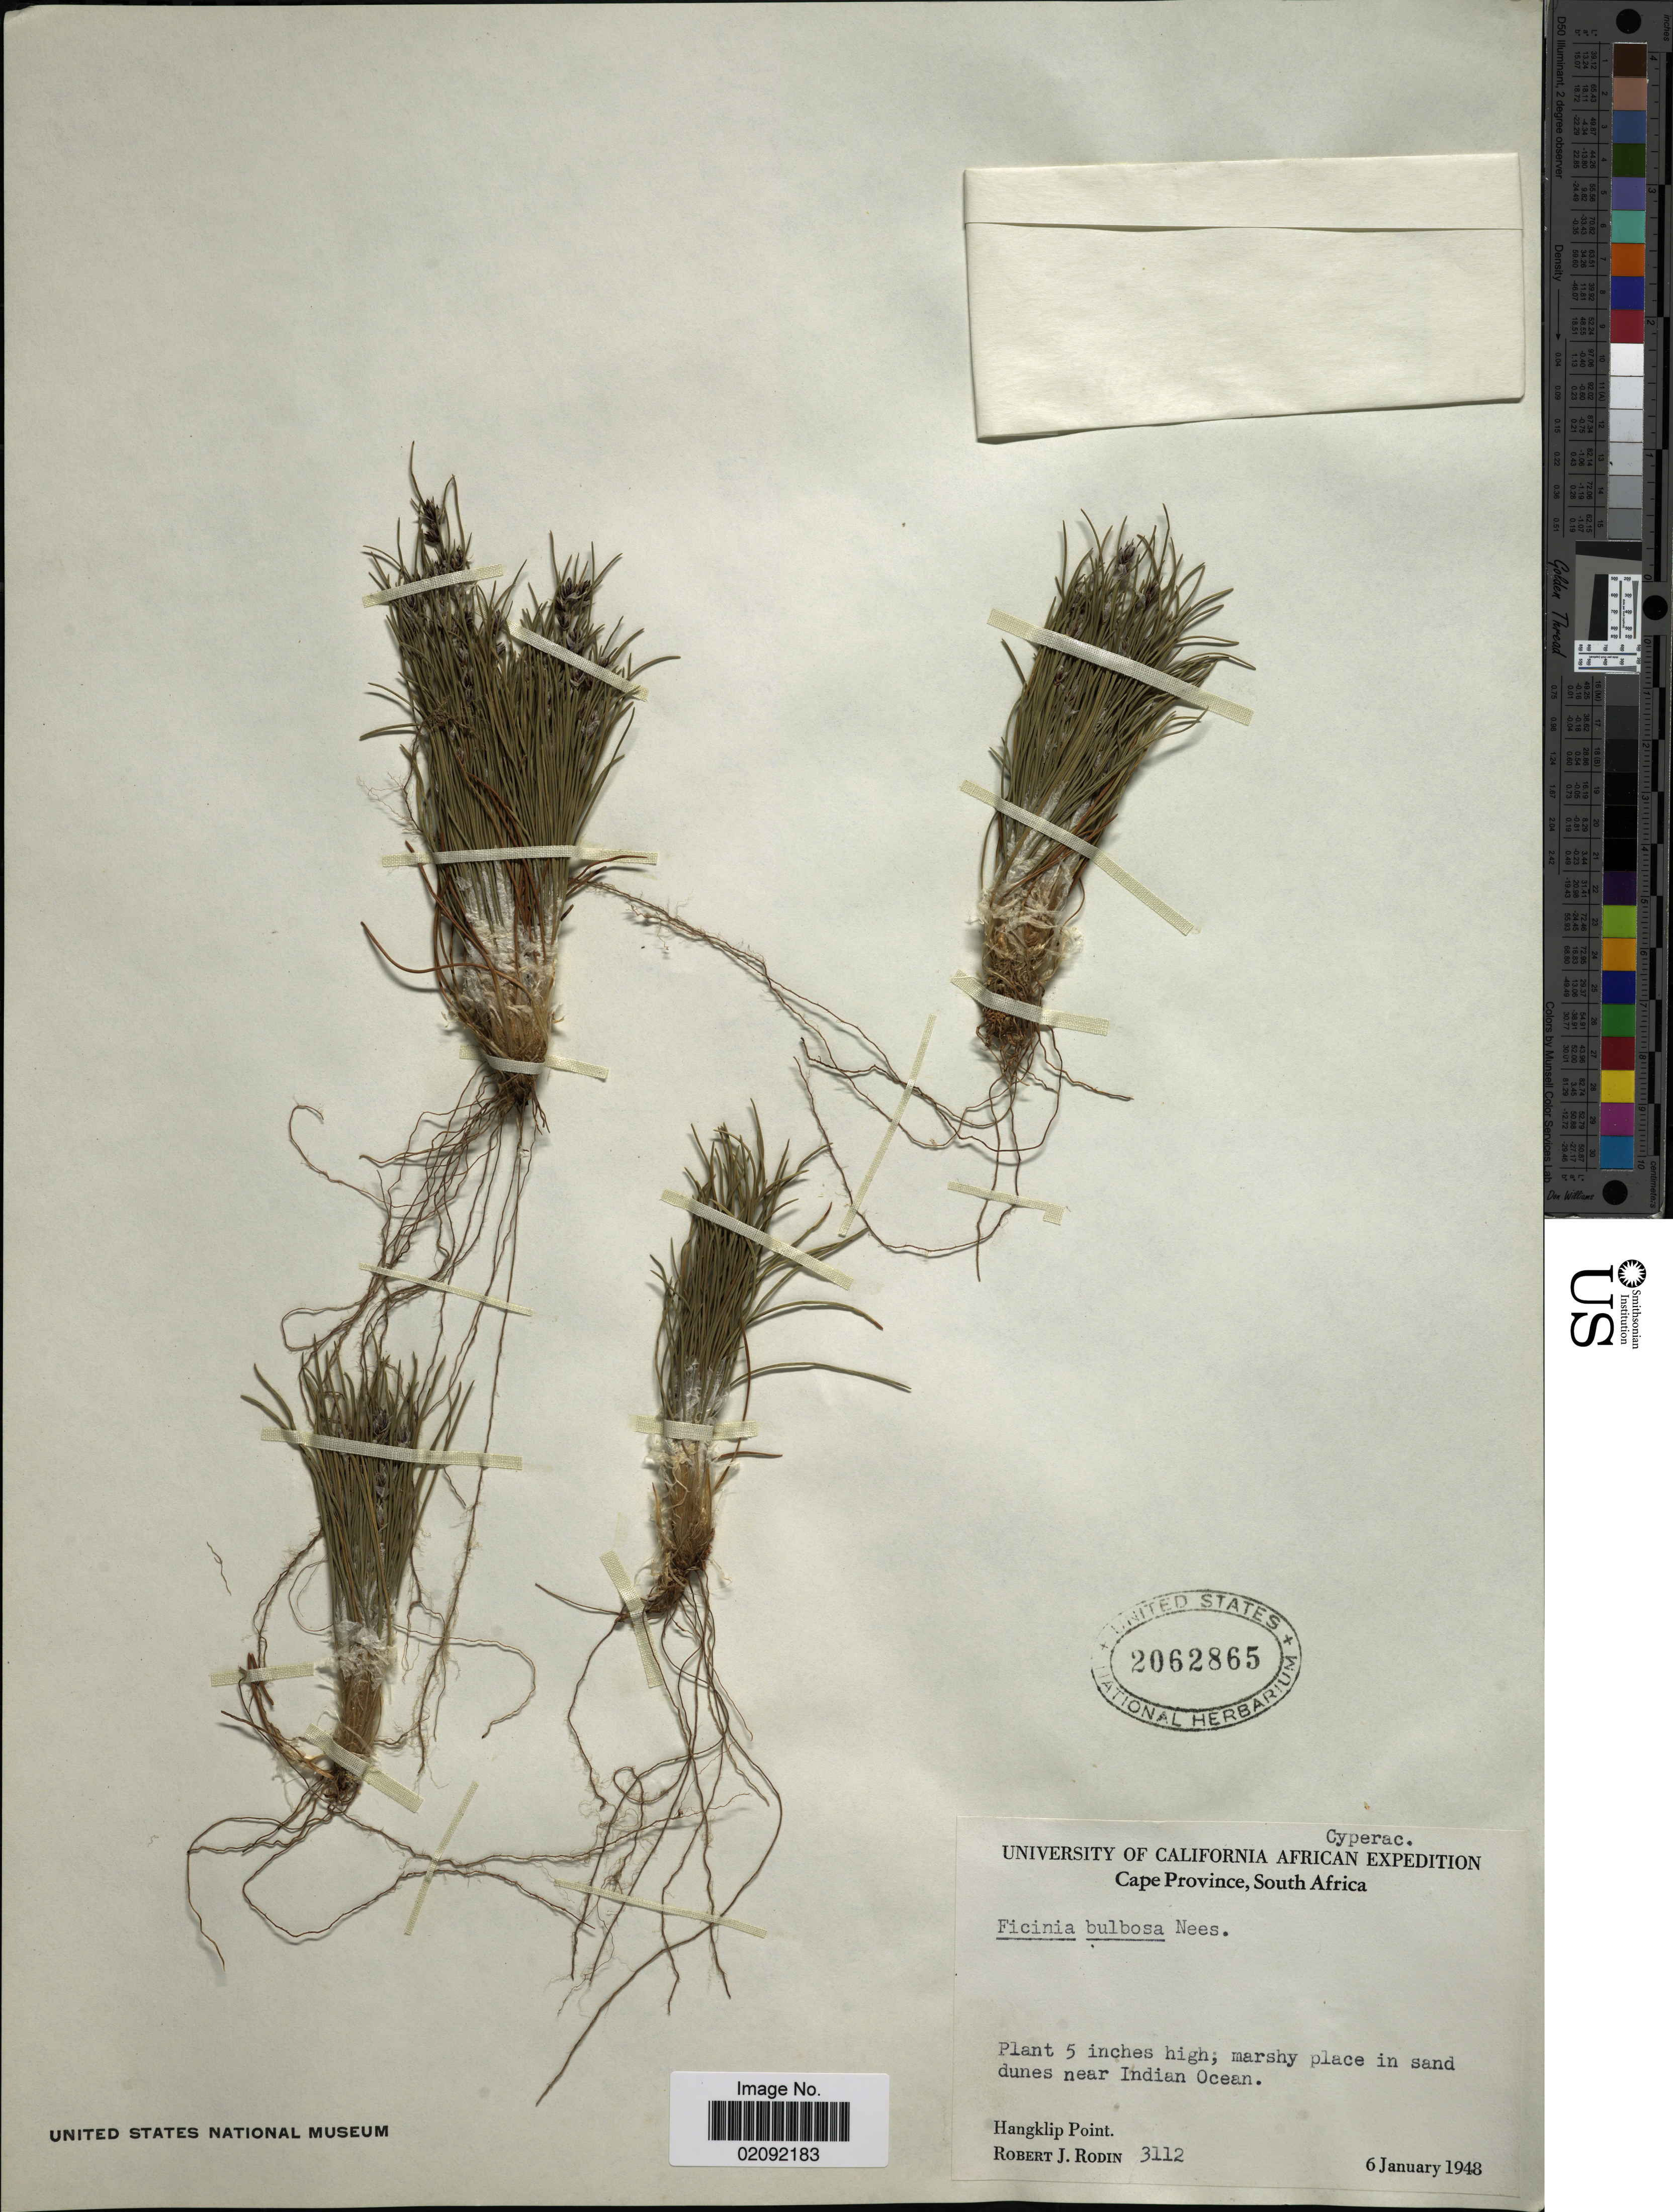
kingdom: Plantae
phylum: Tracheophyta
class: Liliopsida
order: Poales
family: Cyperaceae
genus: Ficinia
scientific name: Ficinia bulbosa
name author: (L.) Nees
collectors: R. J. Rodin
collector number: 3112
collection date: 1948-01-06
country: South Africa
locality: In sand dunes near Indian Ocean. Hangklip Point.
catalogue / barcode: US 2062865